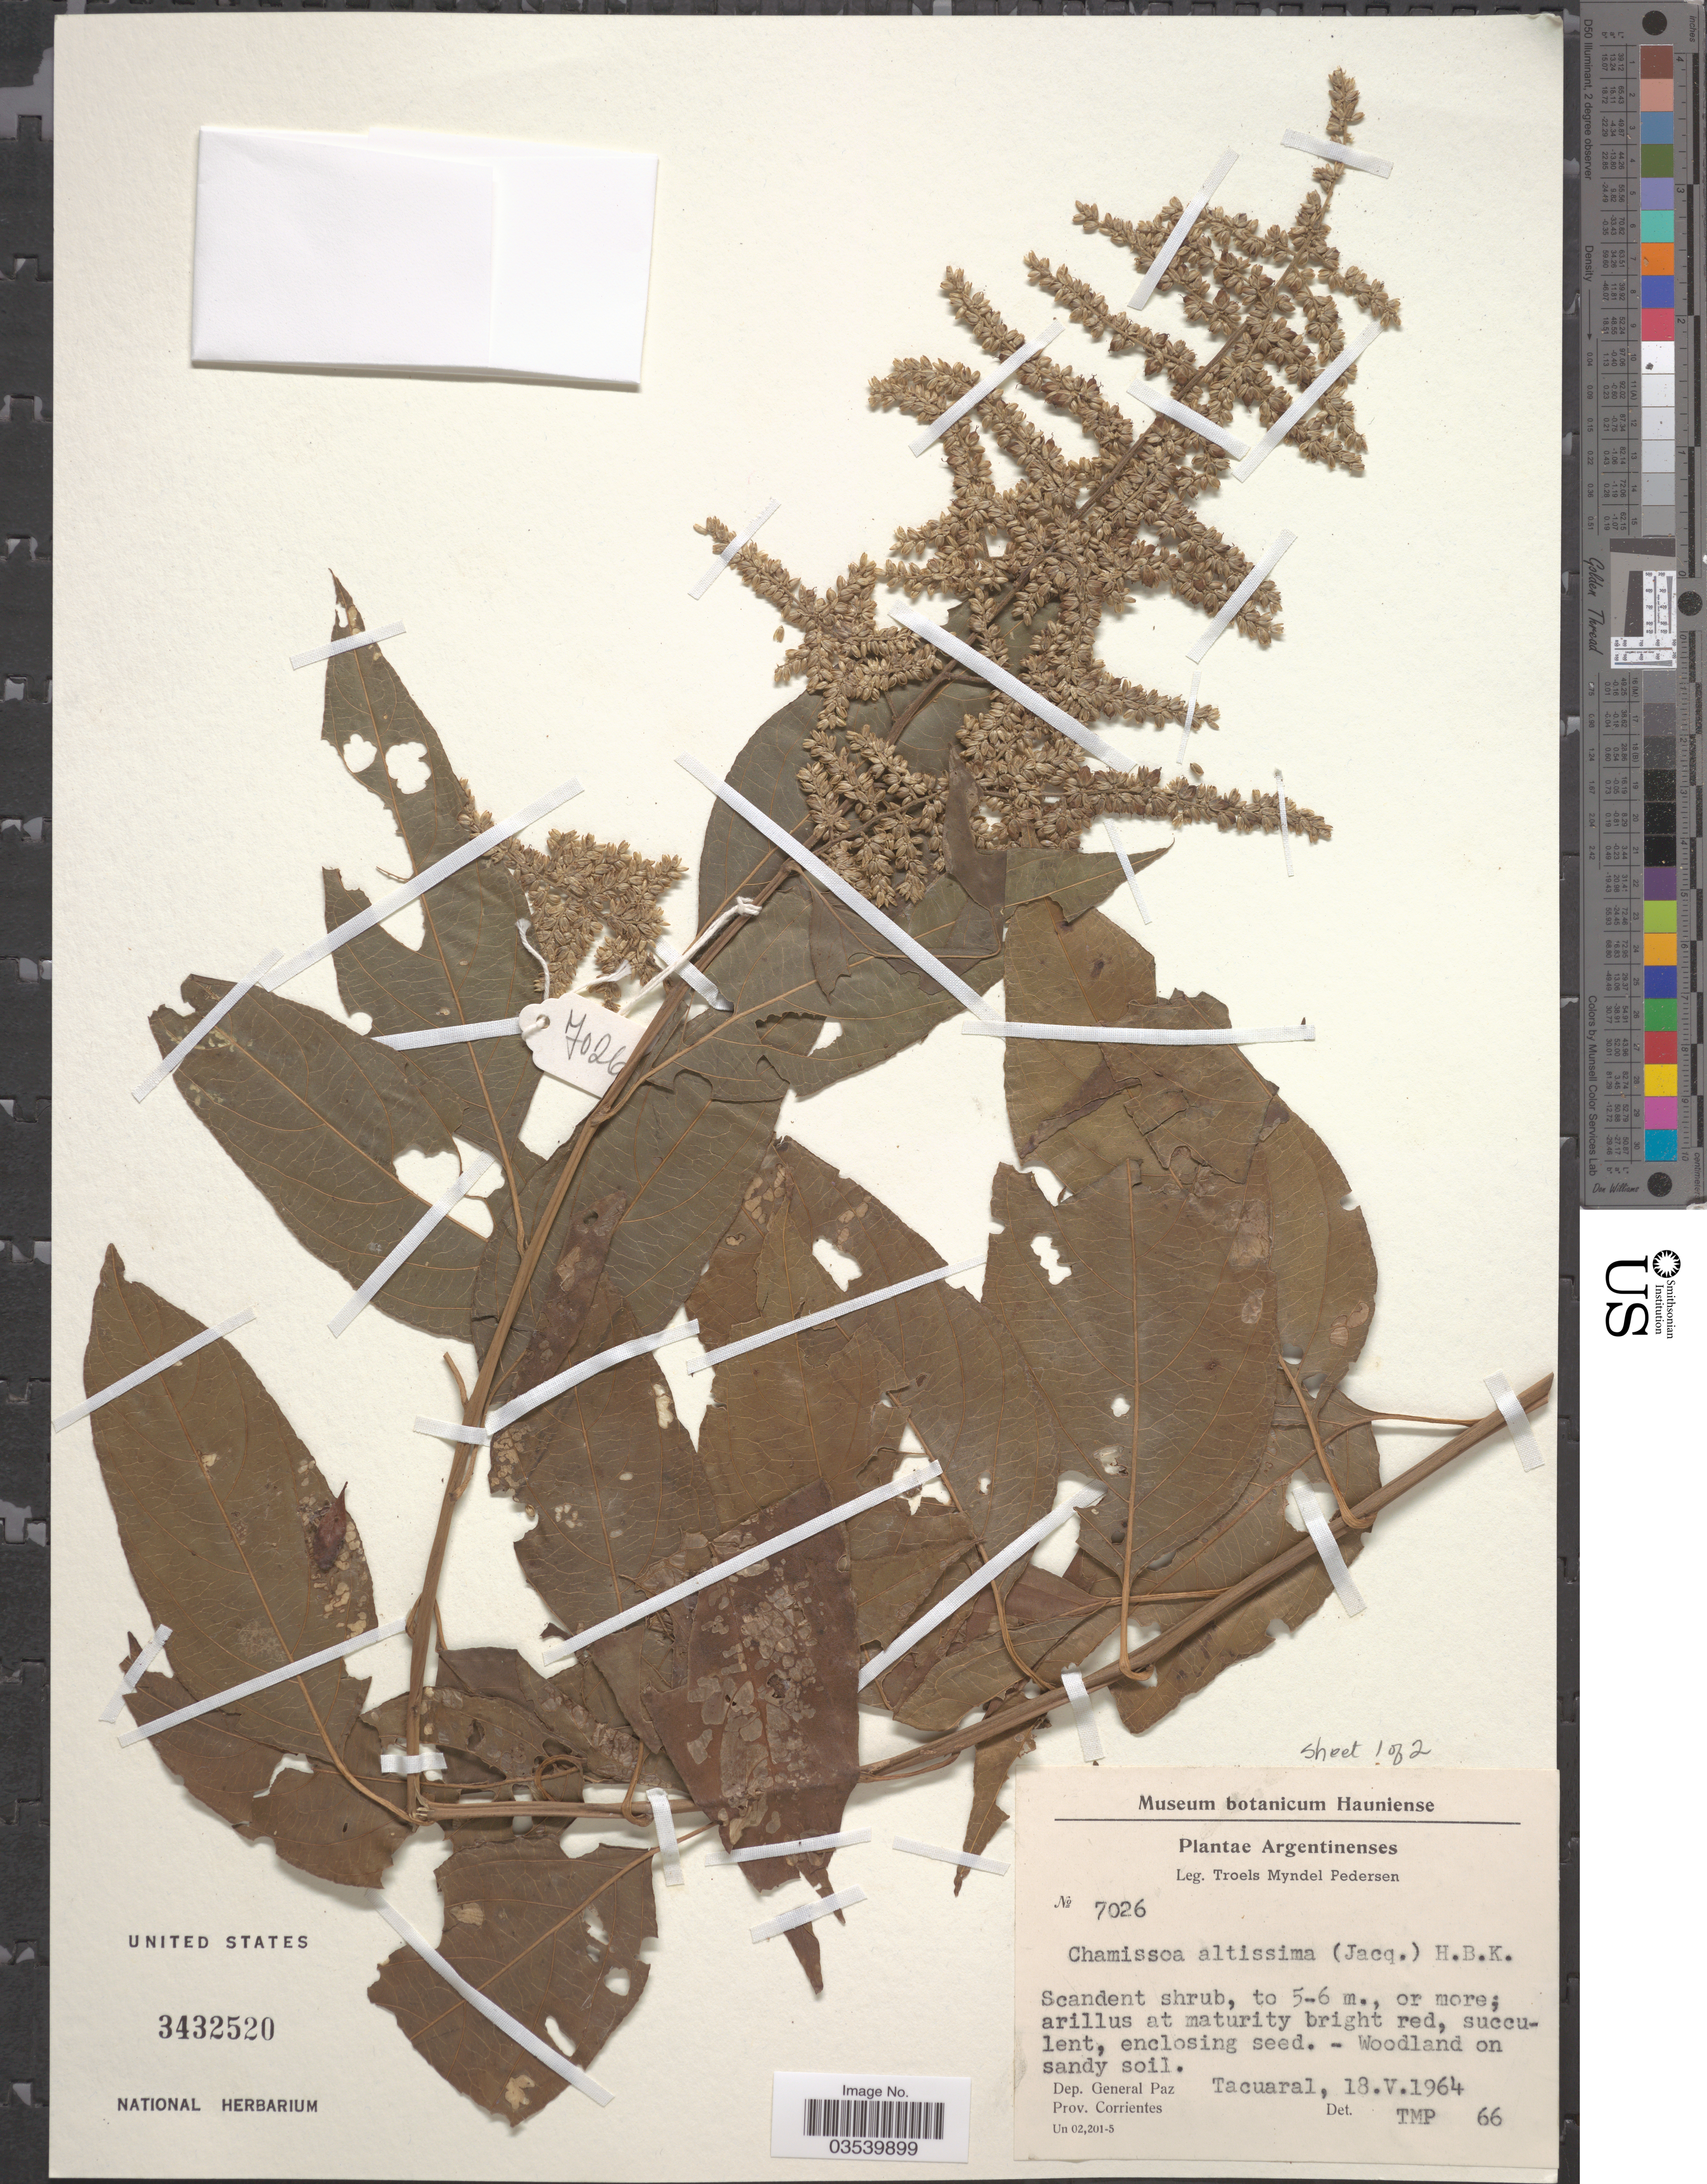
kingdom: Plantae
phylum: Tracheophyta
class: Magnoliopsida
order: Caryophyllales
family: Amaranthaceae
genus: Chamissoa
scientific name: Chamissoa altissima var. altissima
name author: (Jacq.) Kunth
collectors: T. Pederson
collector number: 7026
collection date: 1964-05-18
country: Argentina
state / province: Corrientes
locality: Dep. General Paz. Tacuaral.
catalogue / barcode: US 3432520